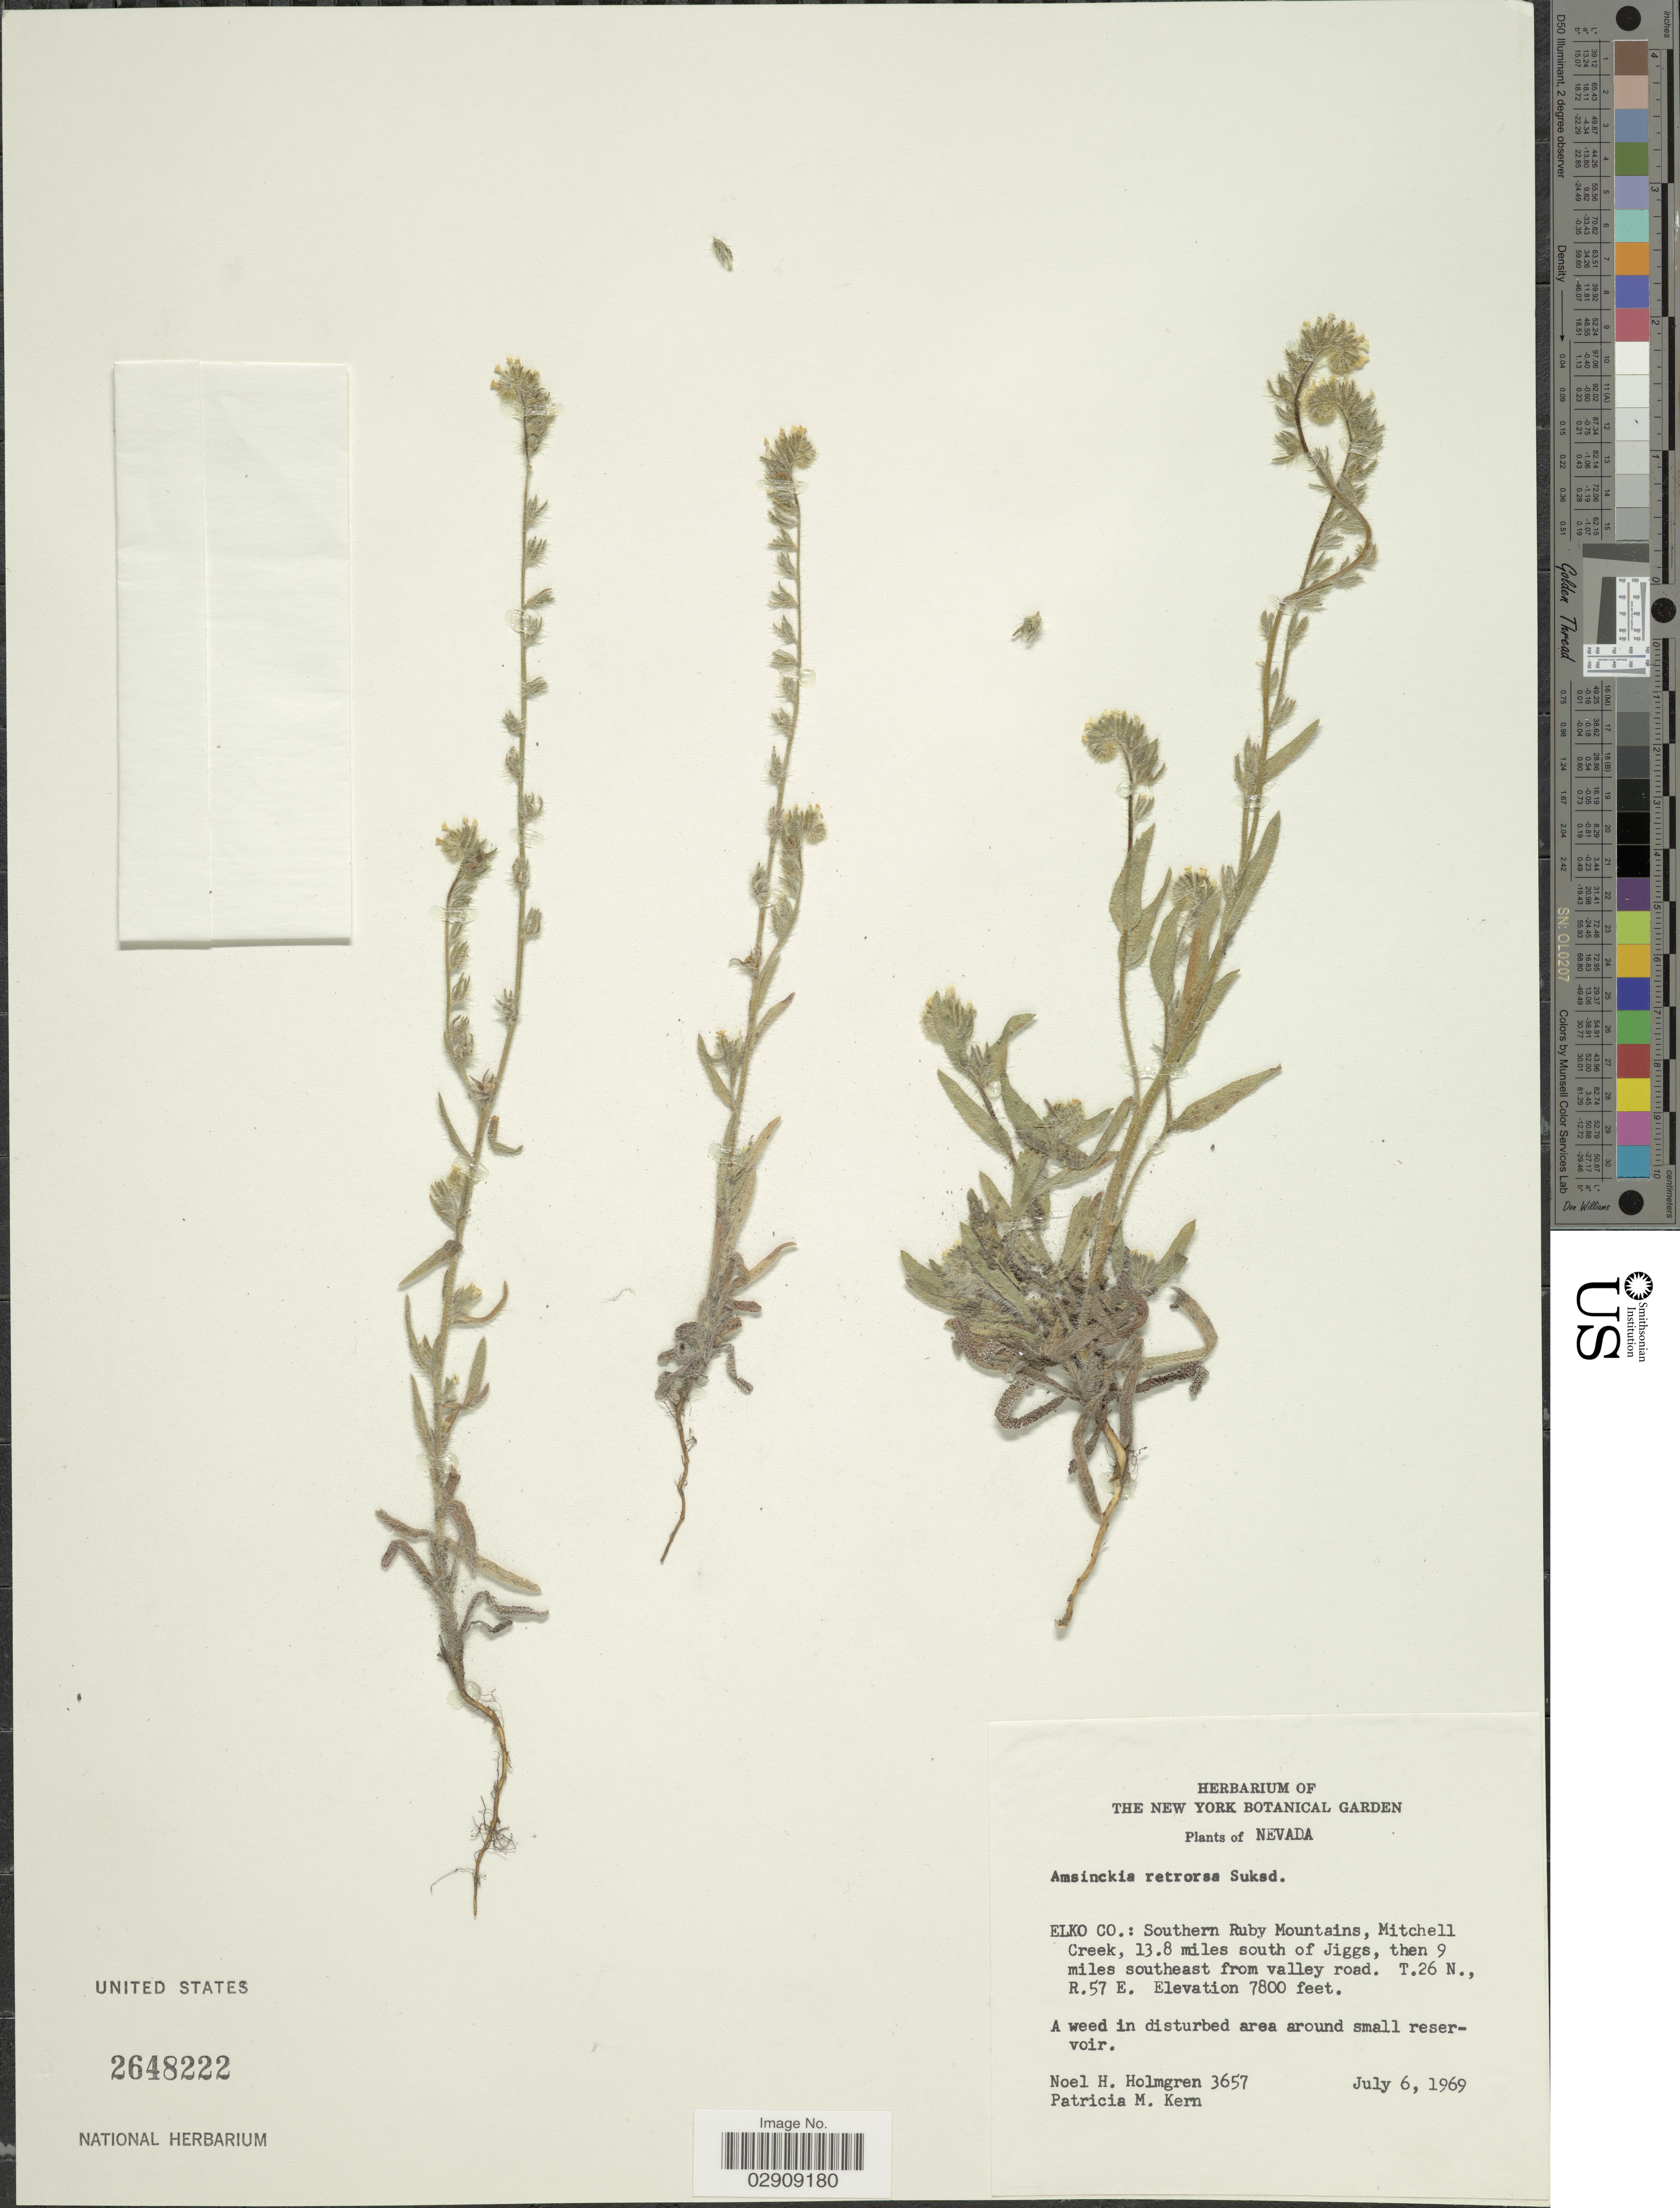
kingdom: Plantae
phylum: Tracheophyta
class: Magnoliopsida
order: Boraginales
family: Boraginaceae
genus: Amsinckia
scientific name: Amsinckia menziesii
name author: A. Nelson & J.F. Macbr.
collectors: N. H. Holmgren & P. M. Kern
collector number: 3657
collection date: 1969-07-06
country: United States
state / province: Nevada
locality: Elko Co.: Southern Ruby Mountains, Mitchell Creek, 13.8 miles south of Jiggs, then 9 miles southeast from valley road. T26N, R57E.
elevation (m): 2377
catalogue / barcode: US 2648222